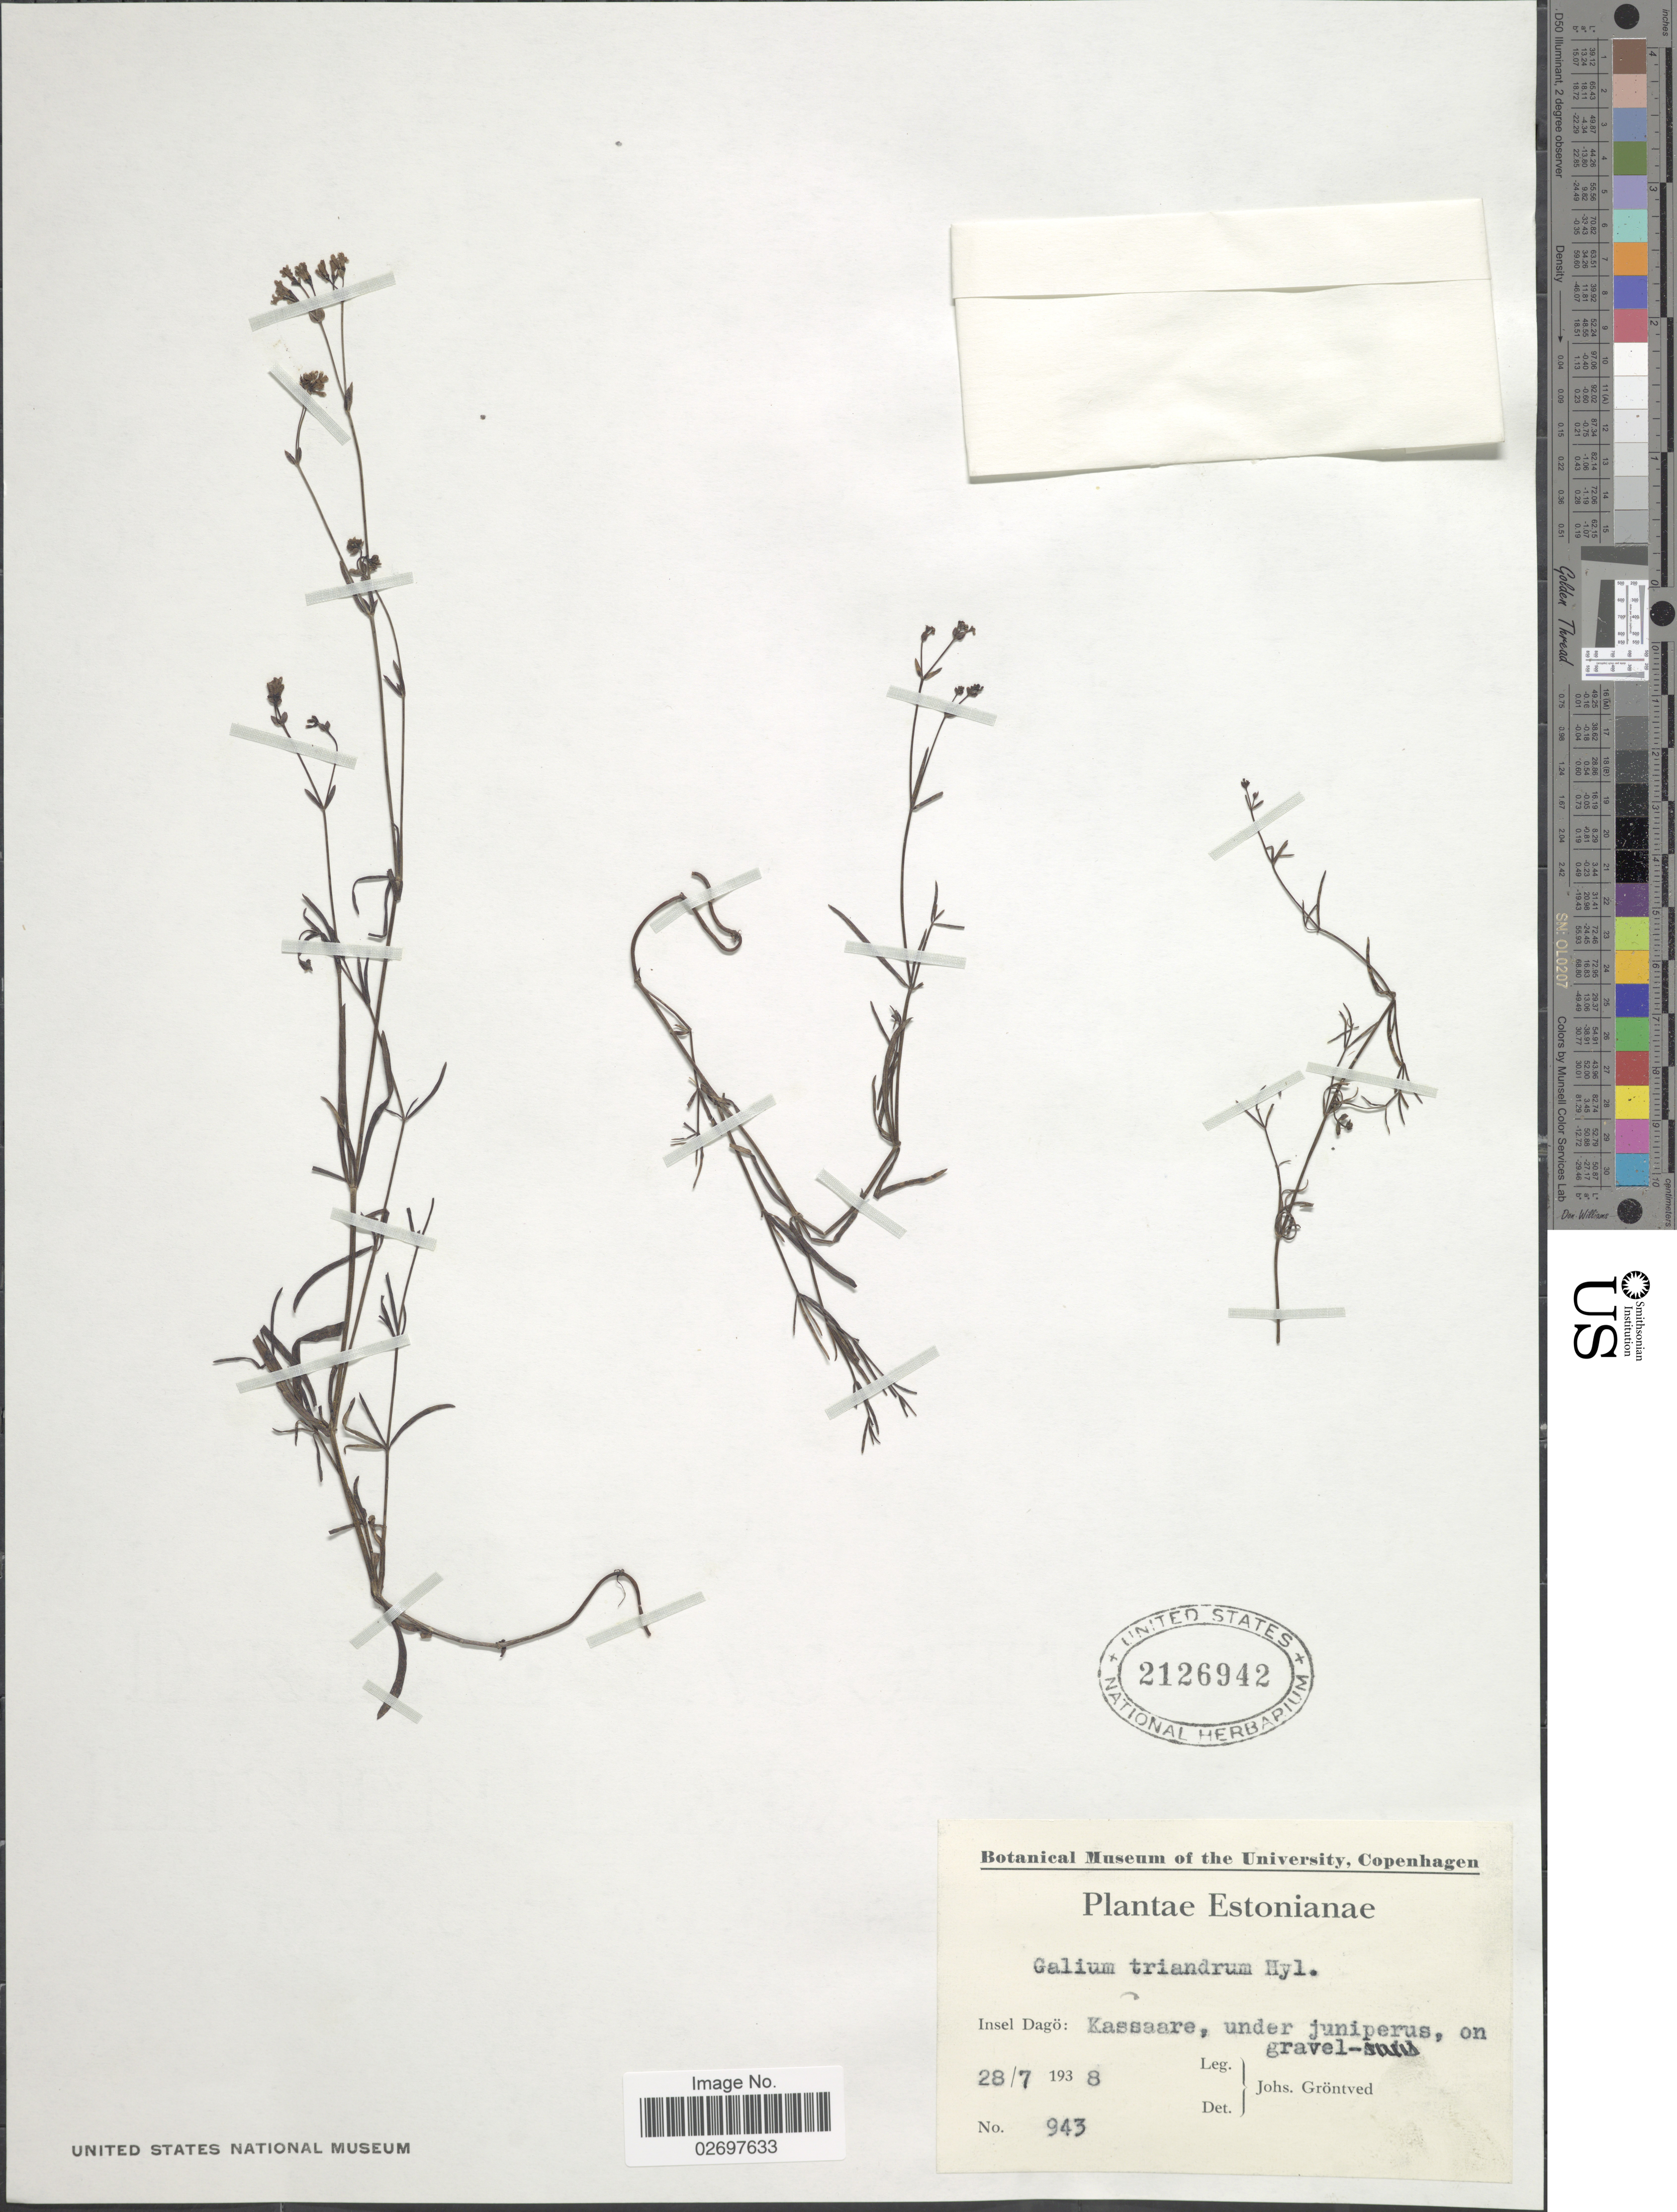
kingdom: Plantae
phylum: Tracheophyta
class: Magnoliopsida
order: Gentianales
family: Rubiaceae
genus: Galium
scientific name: Galium triandrum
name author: Hyl.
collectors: J. Gröntved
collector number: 943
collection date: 1938-07-28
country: Estonia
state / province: Hiiumaa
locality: Insel Dagö: Kassaare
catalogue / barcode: US 2126942